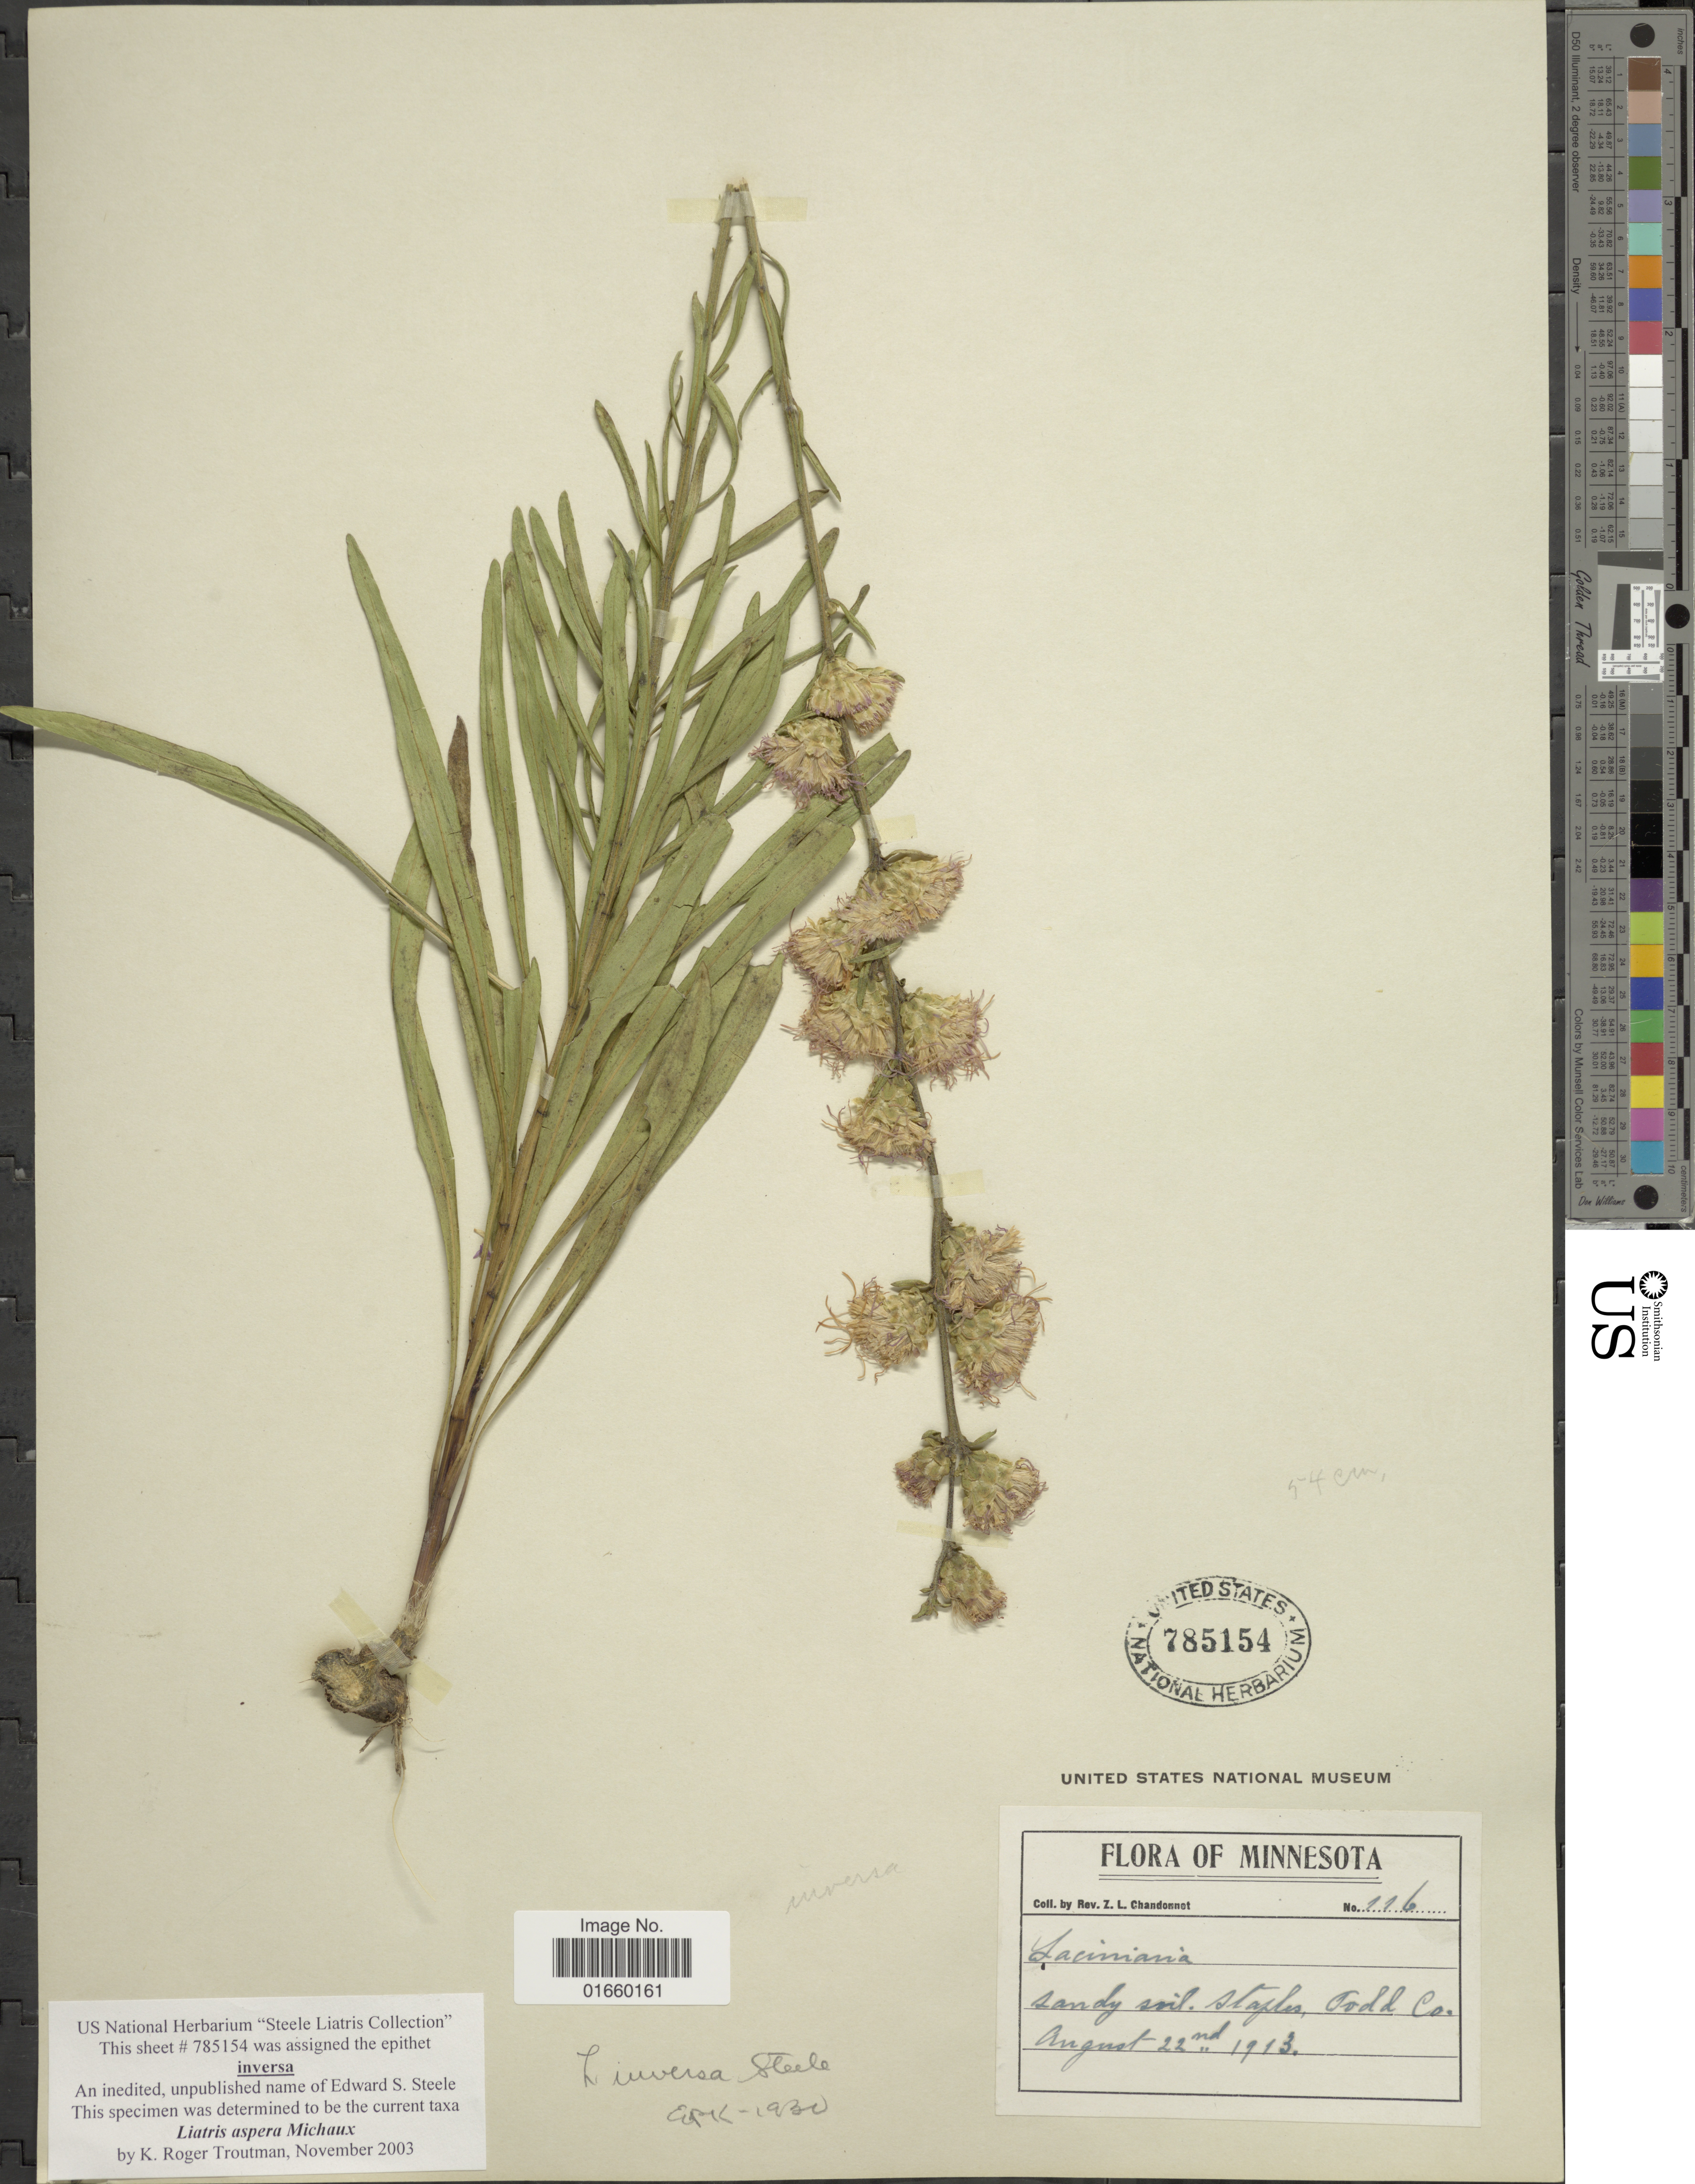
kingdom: Plantae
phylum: Tracheophyta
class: Magnoliopsida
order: Asterales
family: Asteraceae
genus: Liatris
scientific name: Liatris aspera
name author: Michx.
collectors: Z. Chandonnet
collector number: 116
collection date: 1913-08-22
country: United States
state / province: Minnesota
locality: Sandy soil, Staples, Todd Co.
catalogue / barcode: US 785154